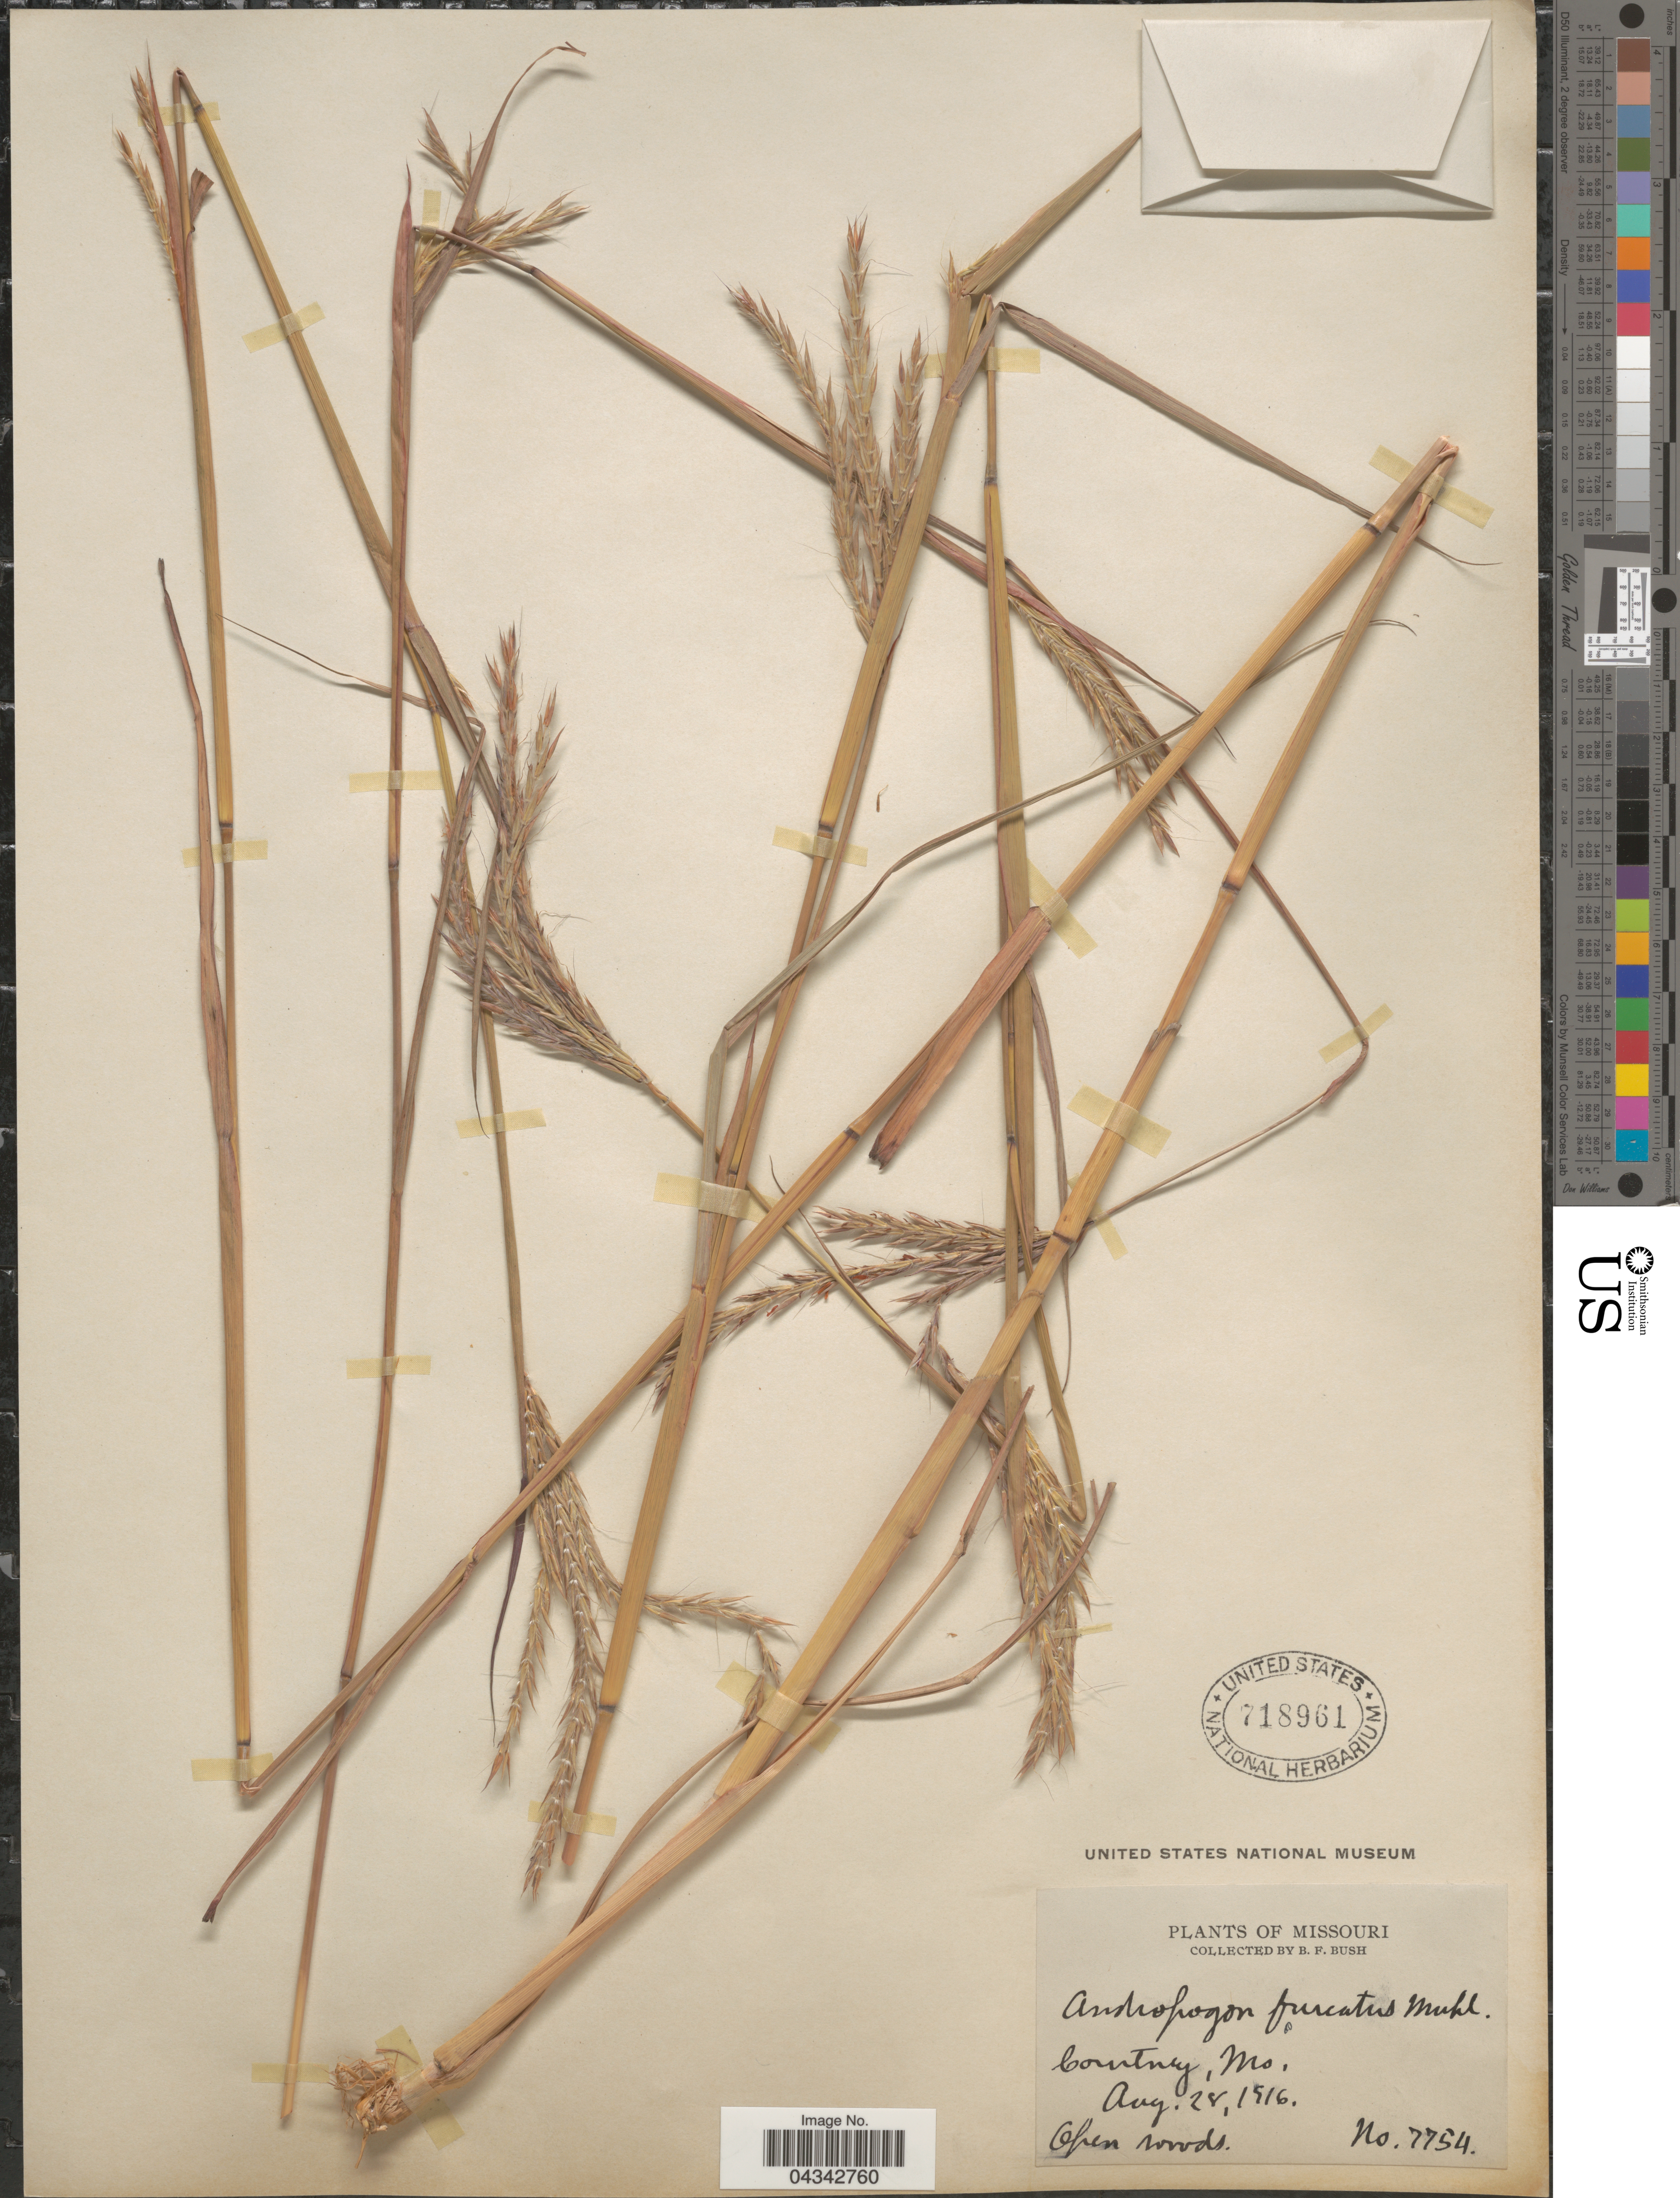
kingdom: Plantae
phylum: Tracheophyta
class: Liliopsida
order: Poales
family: Poaceae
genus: Andropogon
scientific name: Andropogon gerardii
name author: Vitman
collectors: B. F. Bush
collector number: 7754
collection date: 1916-08-28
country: United States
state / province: Missouri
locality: Courtney.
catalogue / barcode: US 718961